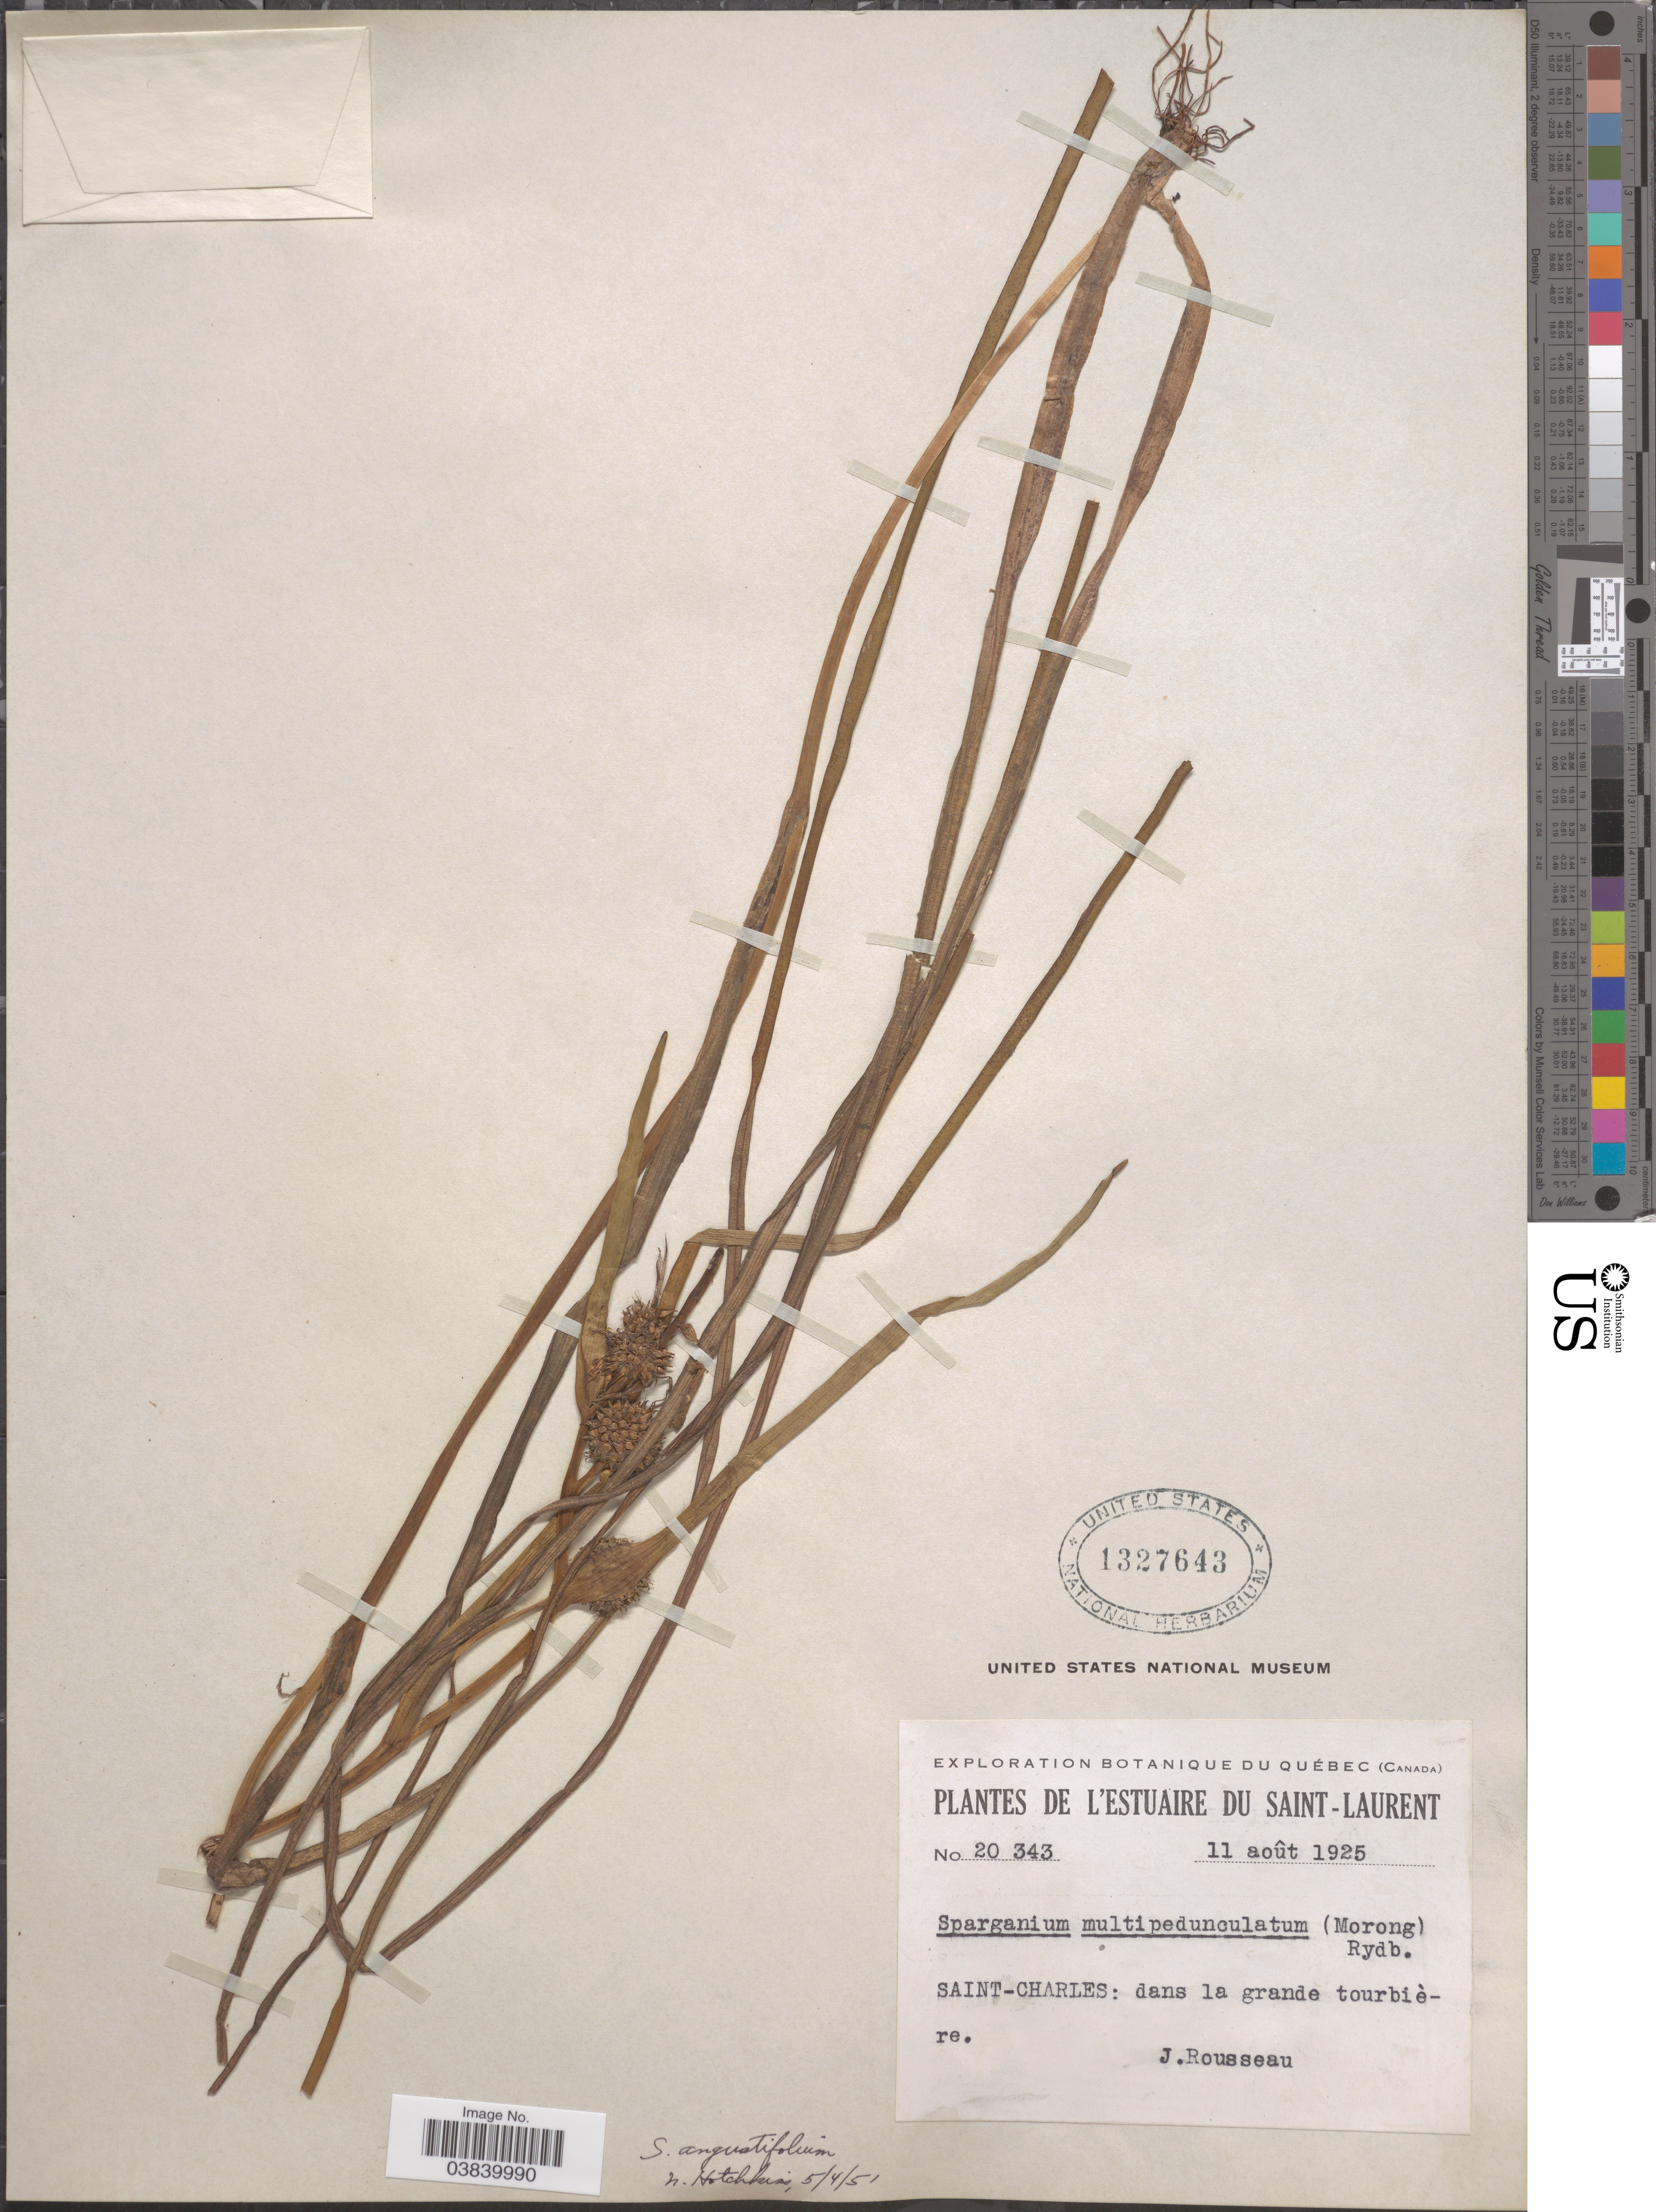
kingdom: Plantae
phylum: Tracheophyta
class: Liliopsida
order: Poales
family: Typhaceae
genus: Sparganium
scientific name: Sparganium angustifolium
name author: Michx.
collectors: J. Rousseau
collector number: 20343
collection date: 1925-08-11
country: Canada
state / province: Quebec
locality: L'Estuaire du Saint-Laurent. Saint-Charles: dans la grande tourbière.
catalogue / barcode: US 1327643